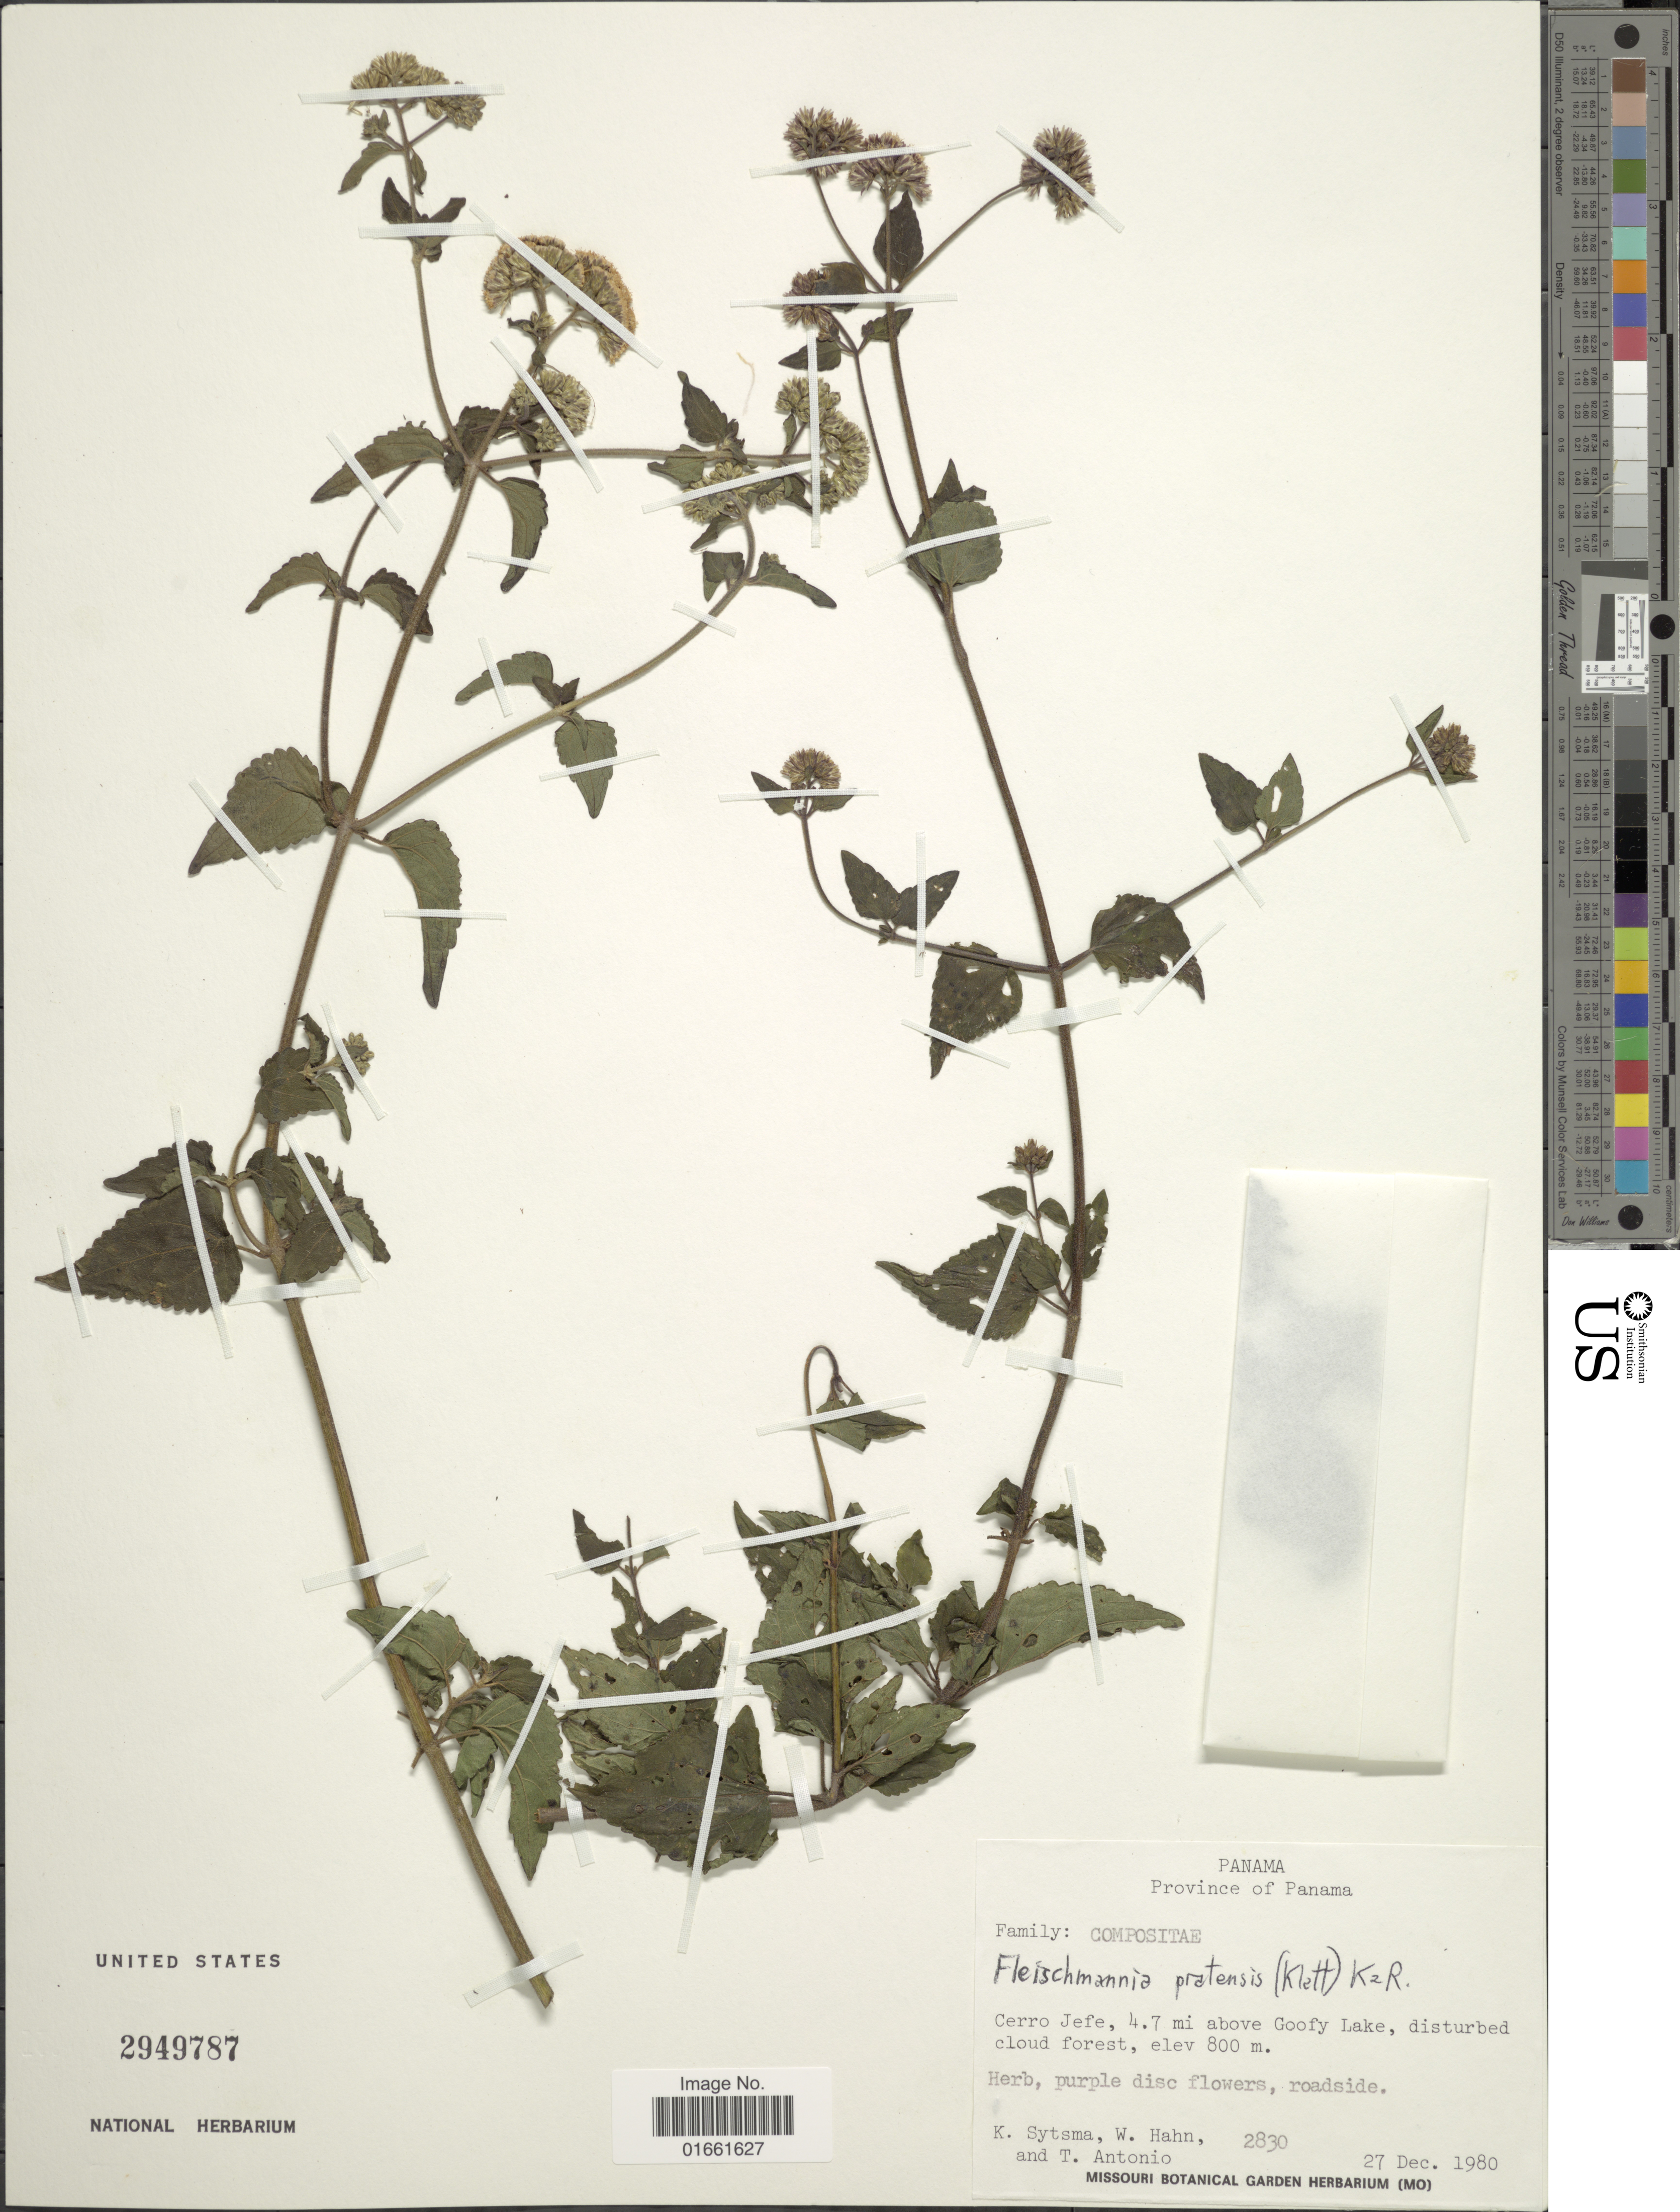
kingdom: Plantae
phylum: Tracheophyta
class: Magnoliopsida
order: Asterales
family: Asteraceae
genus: Fleischmannia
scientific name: Fleischmannia pratensis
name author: (Klatt) R.M. King & H. Rob.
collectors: K. J. Sytsma, W. Hahn & T. Antonio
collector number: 2830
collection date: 1980-12-27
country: Panama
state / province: Panamá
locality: Cerro Jefe, 4.7 mi above Goofy Lake.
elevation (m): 800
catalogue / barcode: US 2949787